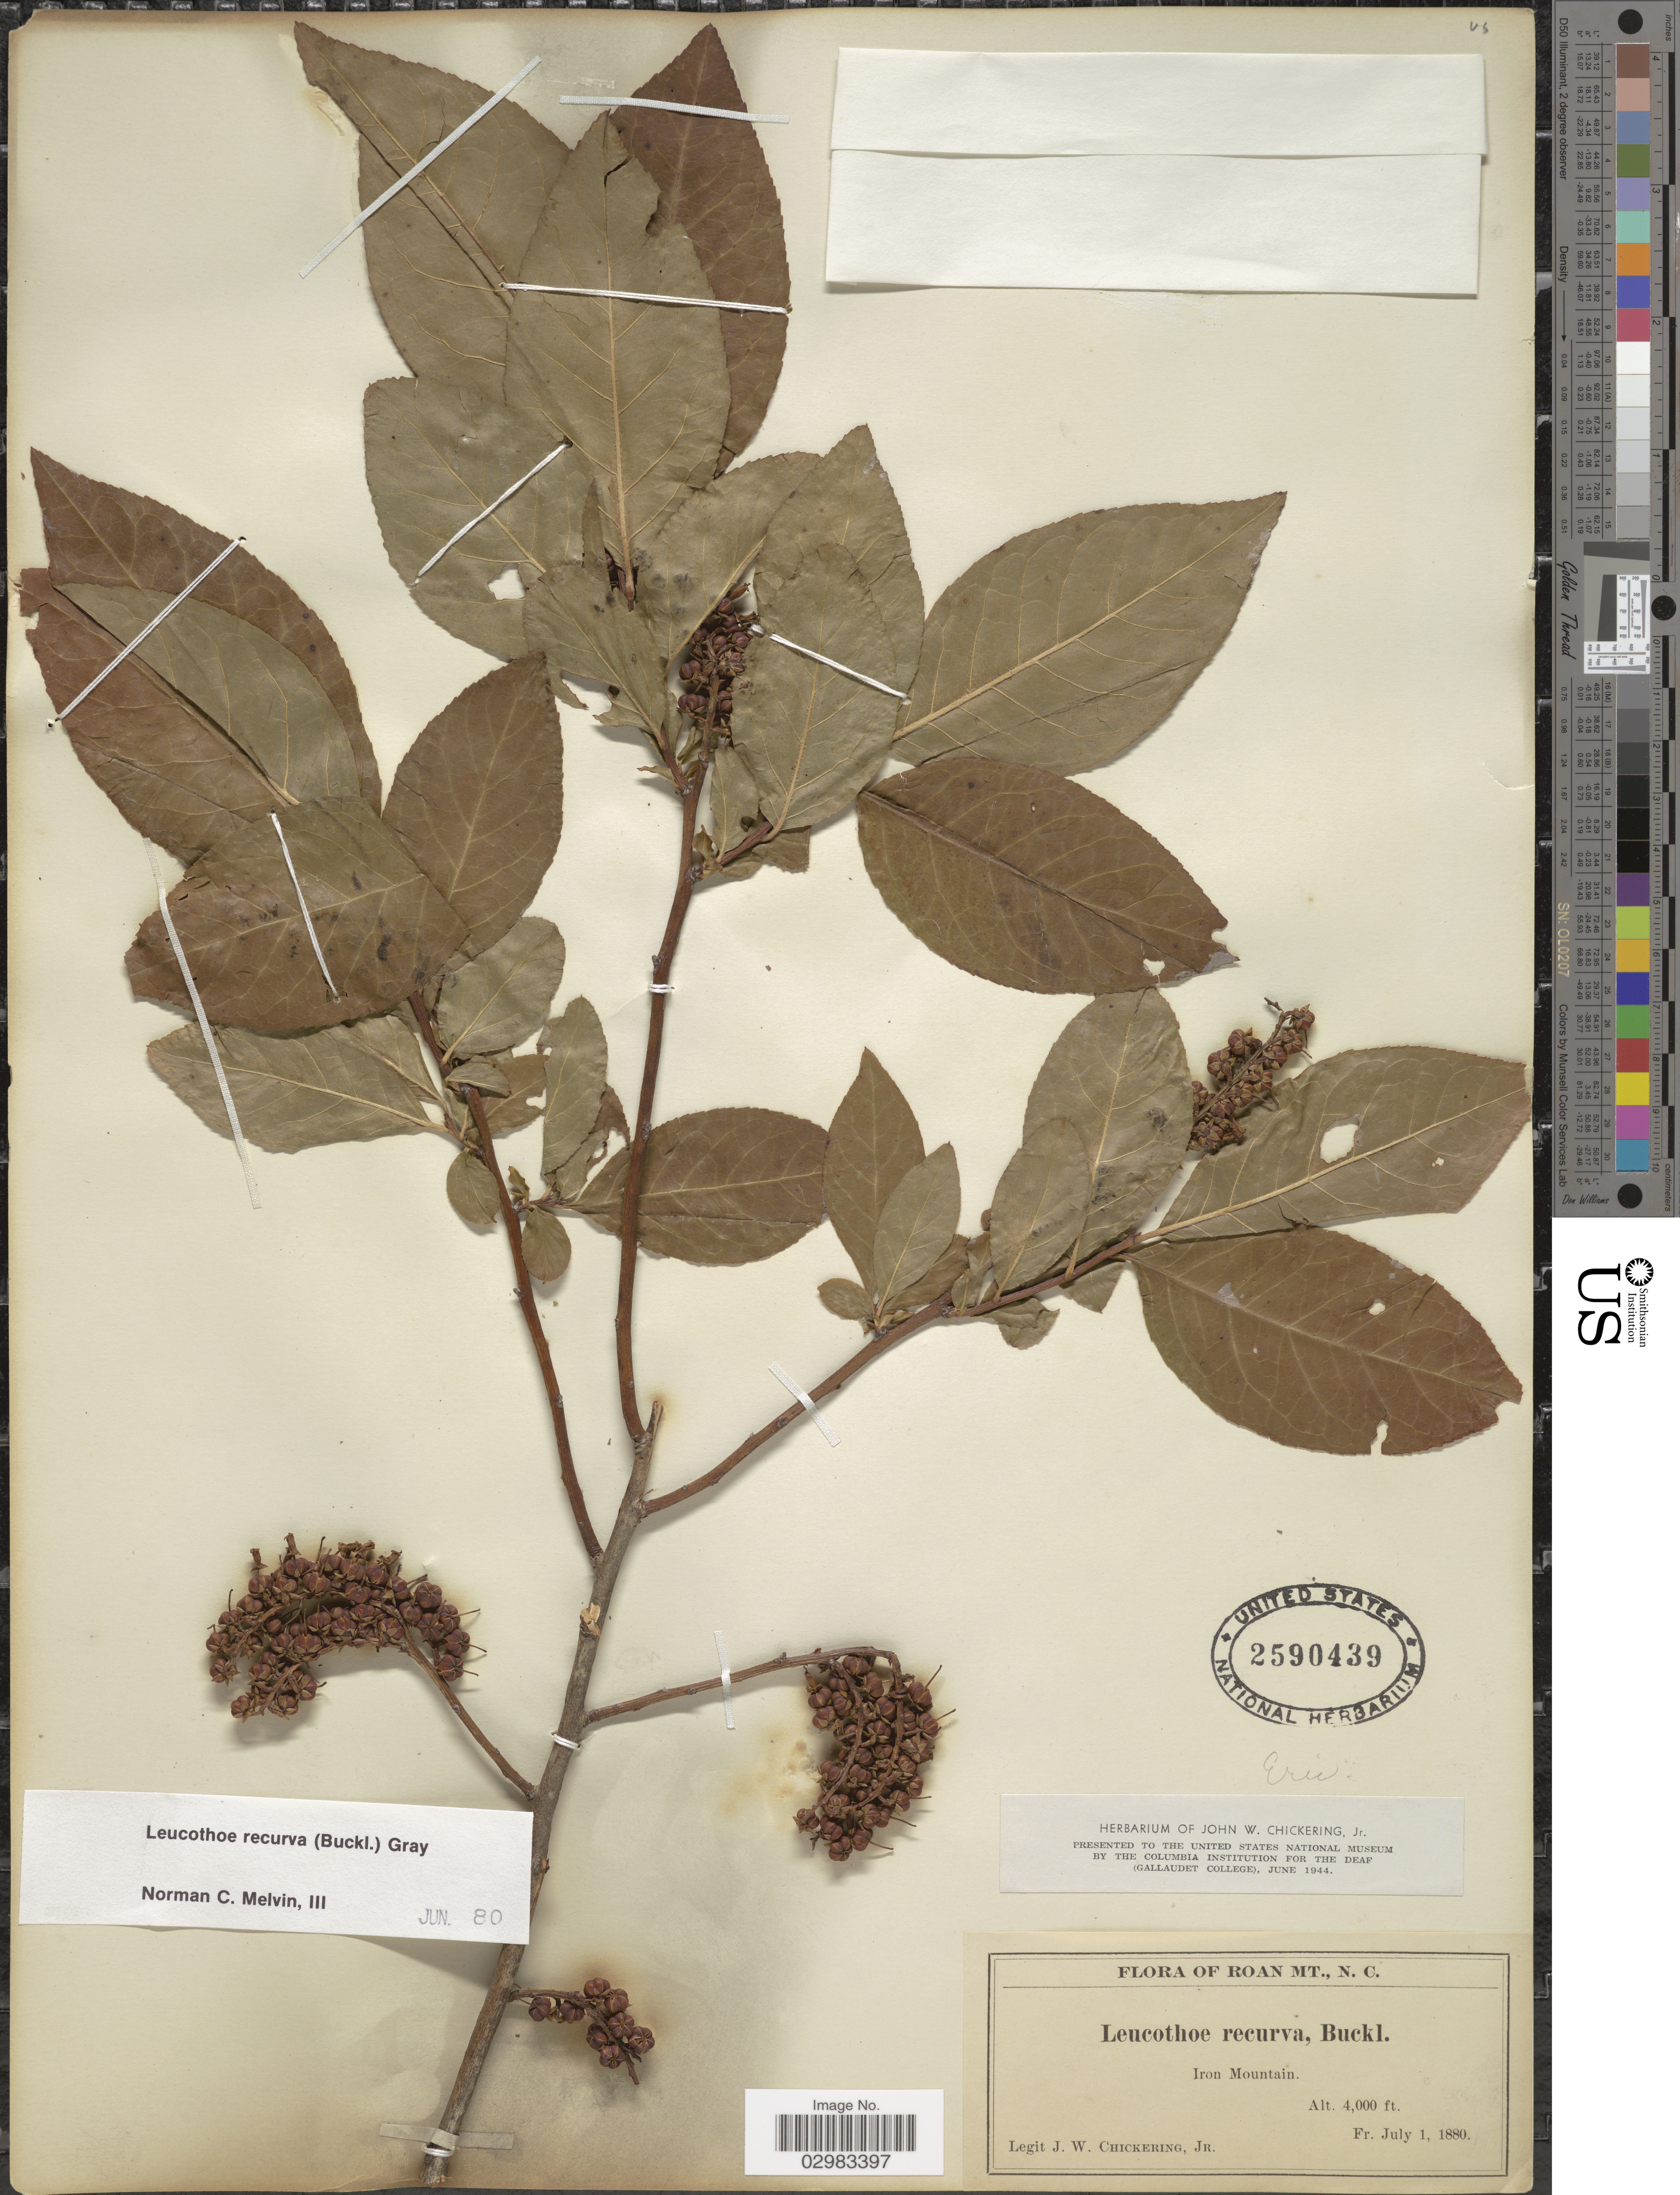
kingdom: Plantae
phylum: Tracheophyta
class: Magnoliopsida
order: Ericales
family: Ericaceae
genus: Leucothoe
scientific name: Leucothoë recurva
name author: (Buckley) A. Gray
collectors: J. W. Chickering Jr.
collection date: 1880-07-01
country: United States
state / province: North Carolina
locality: Roan Mt. Iron Mountain.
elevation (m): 1219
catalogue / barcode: US 2590439